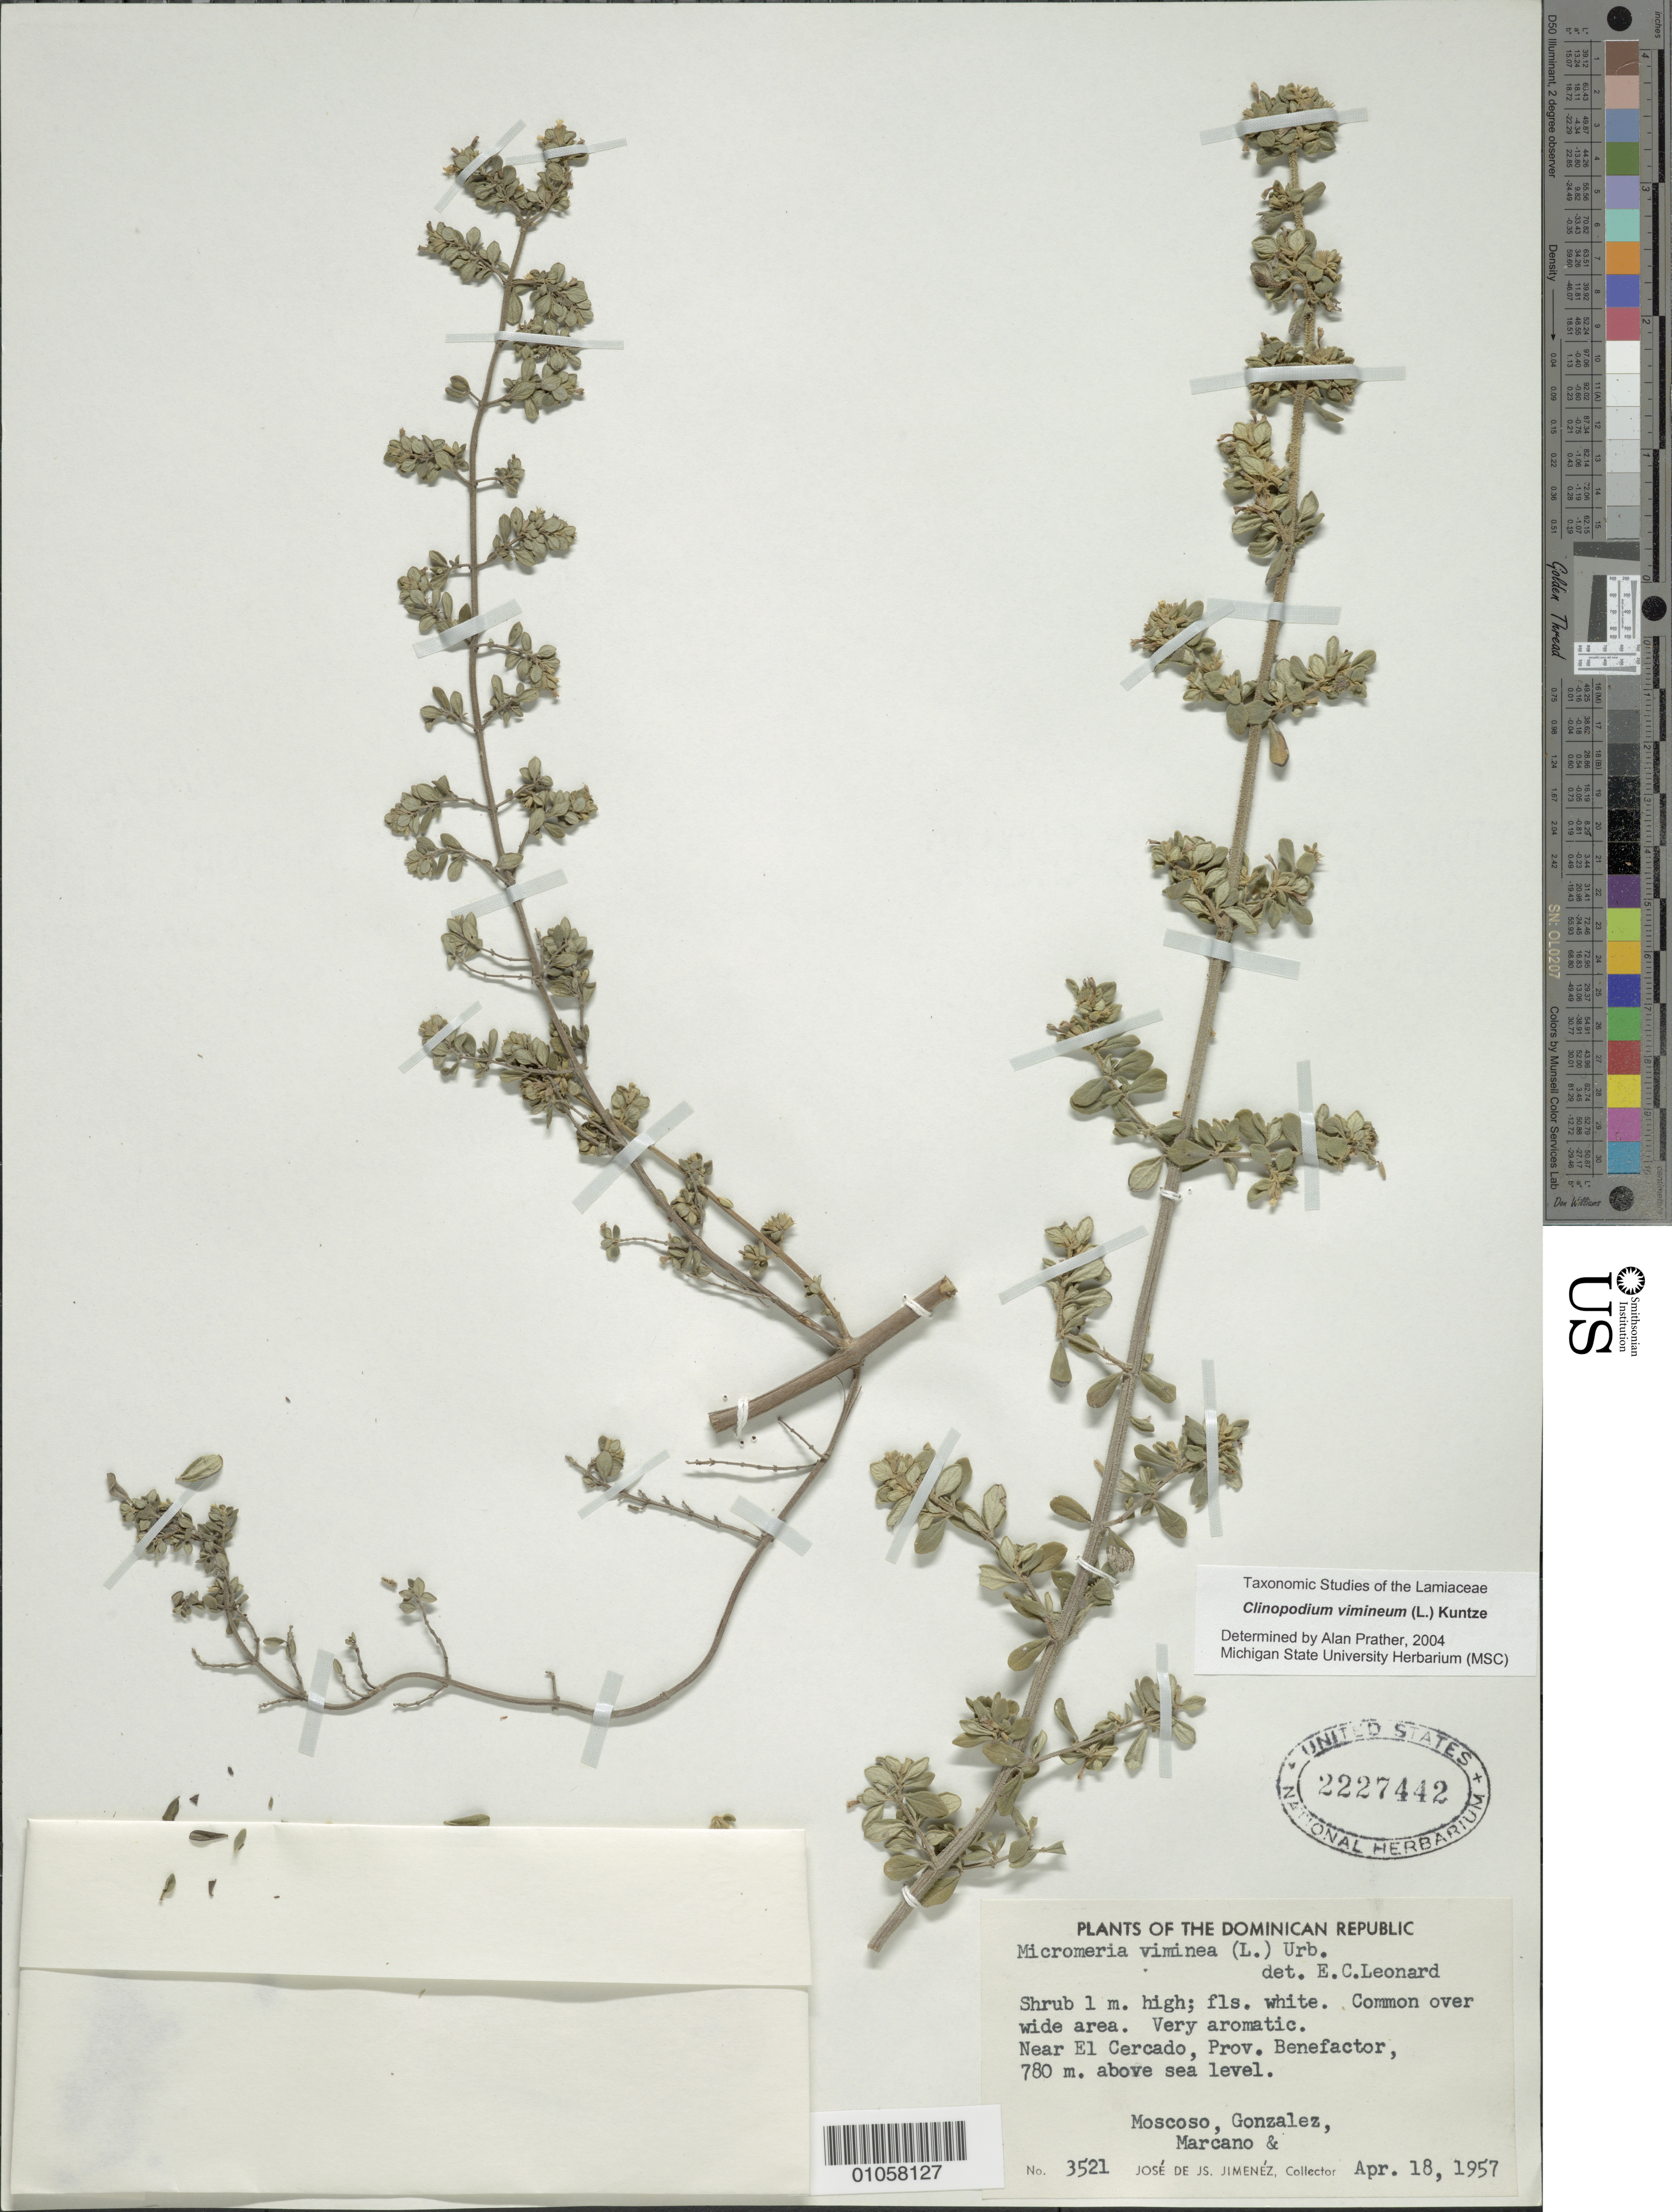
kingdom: Plantae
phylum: Tracheophyta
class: Magnoliopsida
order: Lamiales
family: Lamiaceae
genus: Clinopodium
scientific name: Clinopodium vimineum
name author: (L.) Kuntze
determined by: Prather, L. A.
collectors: J. J. Jiménez Almonte, -. Moscoso, -. Gonzalez & -. Marcano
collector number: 3521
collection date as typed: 18 Apr 1957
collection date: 1957-04-18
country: Dominican Republic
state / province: Benefactor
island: Hispaniola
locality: El Cercado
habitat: Common over wide area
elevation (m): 780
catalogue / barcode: US 2227442